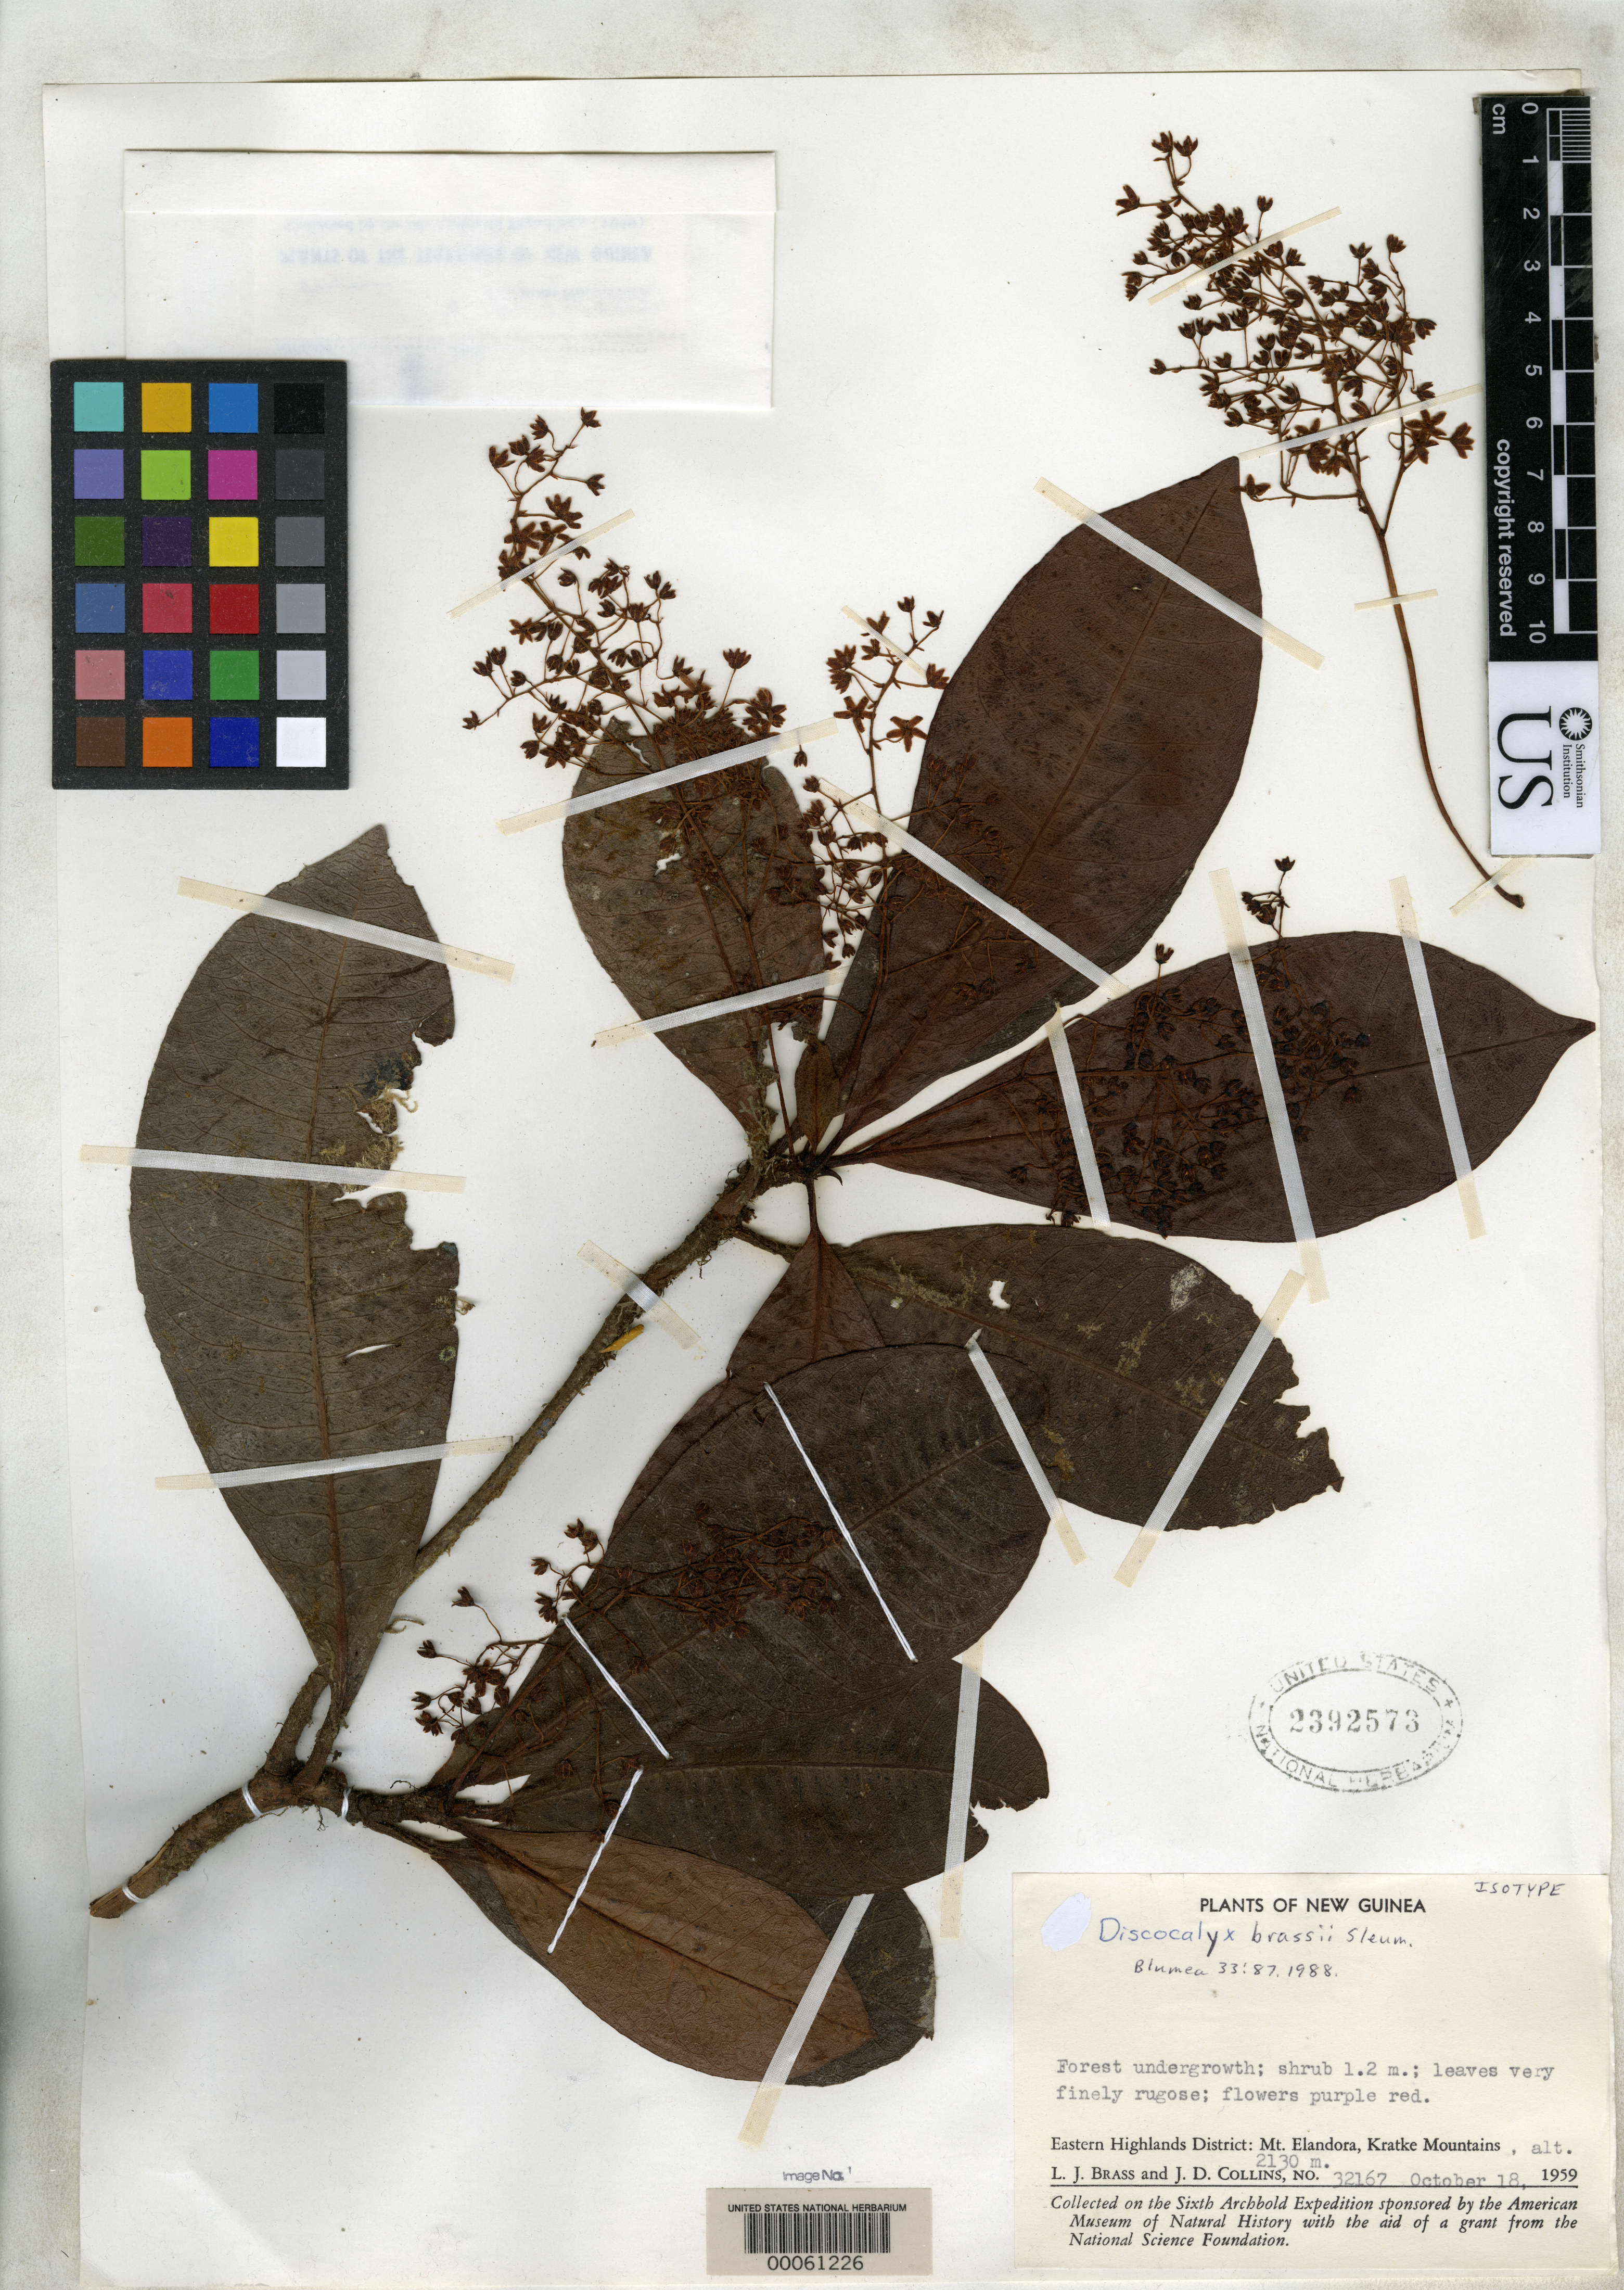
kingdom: Plantae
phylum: Tracheophyta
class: Magnoliopsida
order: Ericales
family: Primulaceae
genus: Discocalyx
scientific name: Discocalyx brassii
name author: Sleumer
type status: Isotype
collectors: L. J. Brass & J. Collins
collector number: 32167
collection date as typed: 18 Oct 1959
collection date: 1959-10-18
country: Papua New Guinea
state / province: Eastern Highlands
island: New Guinea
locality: Mt. Elandora, Kratke Mountains.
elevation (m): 2130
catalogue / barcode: US 2392573